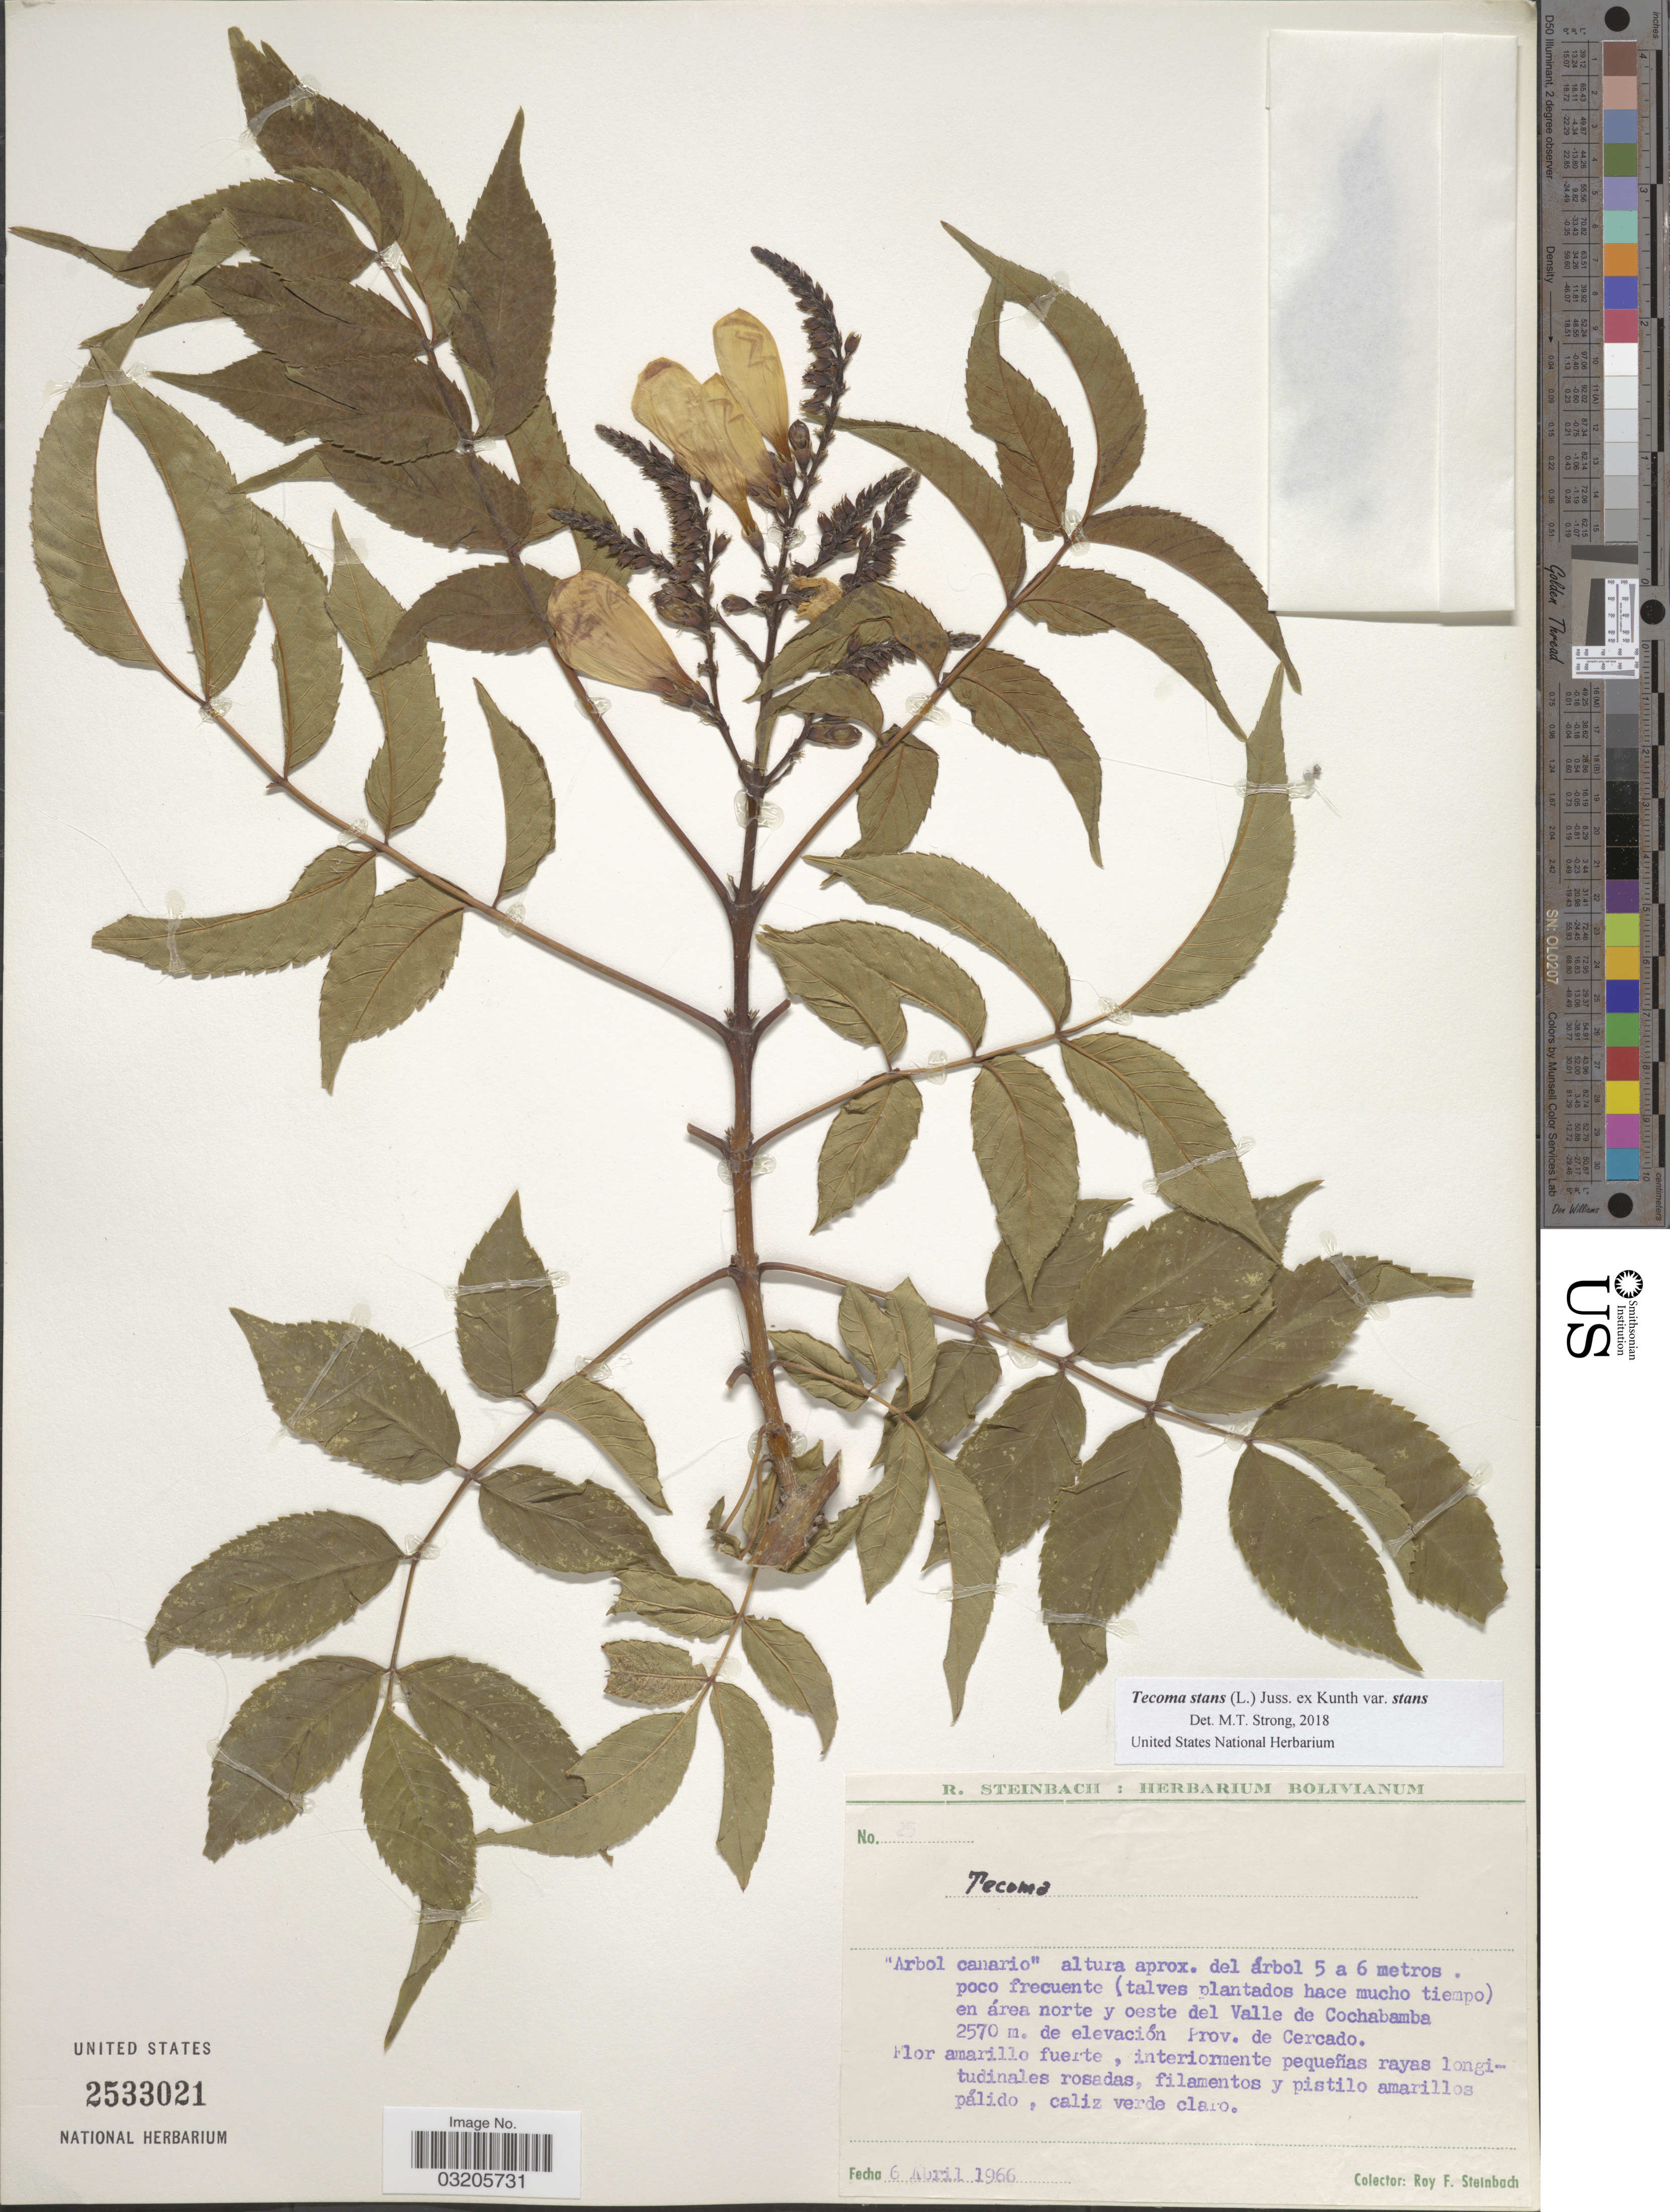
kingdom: Plantae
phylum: Tracheophyta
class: Magnoliopsida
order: Lamiales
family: Bignoniaceae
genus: Tecoma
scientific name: Tecoma stans var. stans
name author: (L.) Juss. ex Kunth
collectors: R. F. Steinbach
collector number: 25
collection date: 1966-04-06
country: Bolivia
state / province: Cochabamba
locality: En área norte y oeste del Valle de Cochabamba. Prov. de Cercado.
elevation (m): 2570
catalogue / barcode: US 2533021